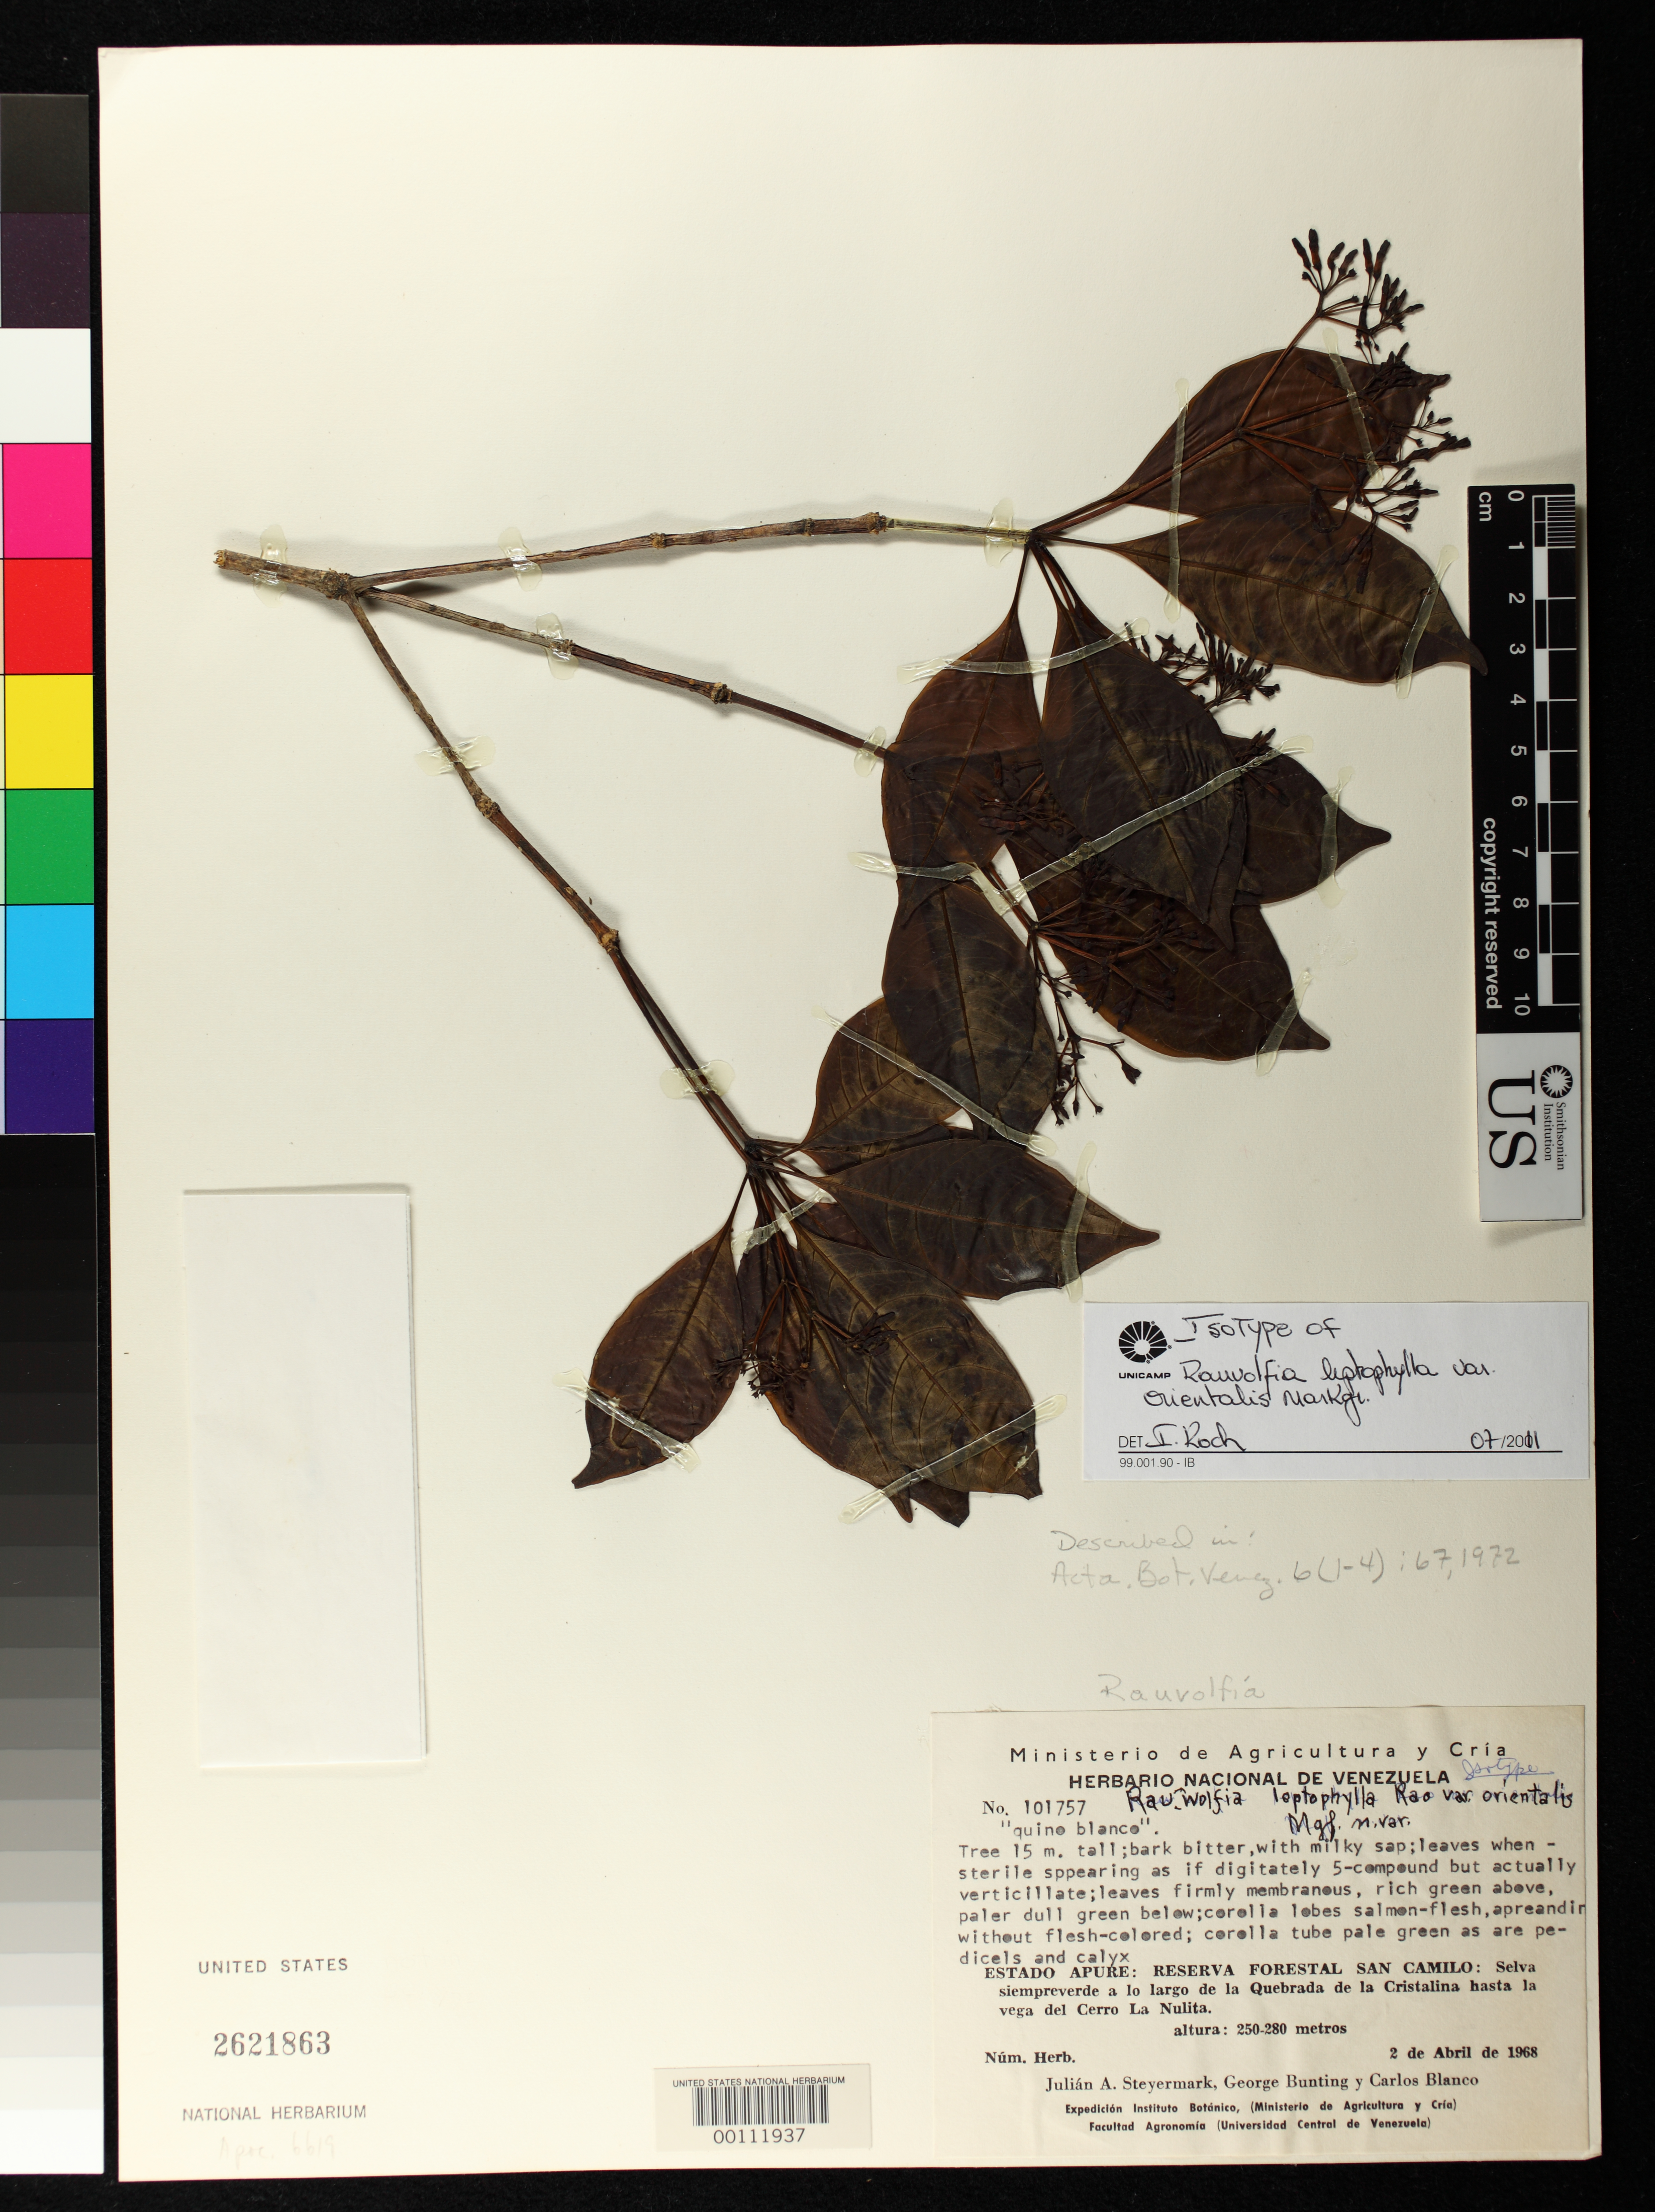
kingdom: Plantae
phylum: Tracheophyta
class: Magnoliopsida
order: Gentianales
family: Apocynaceae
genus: Rauvolfia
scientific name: Rauvolfia leptophylla var. orientalis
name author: Markgr.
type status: Isotype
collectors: J. Steyermark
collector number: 101757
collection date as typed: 02 Apr 1968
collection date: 1968-04-02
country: Venezuela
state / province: Apure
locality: Reserva forestal San Camilo, along the Valley of Cristalina up to marsh of Cerro La Nulita.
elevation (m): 250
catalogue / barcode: US 2621863